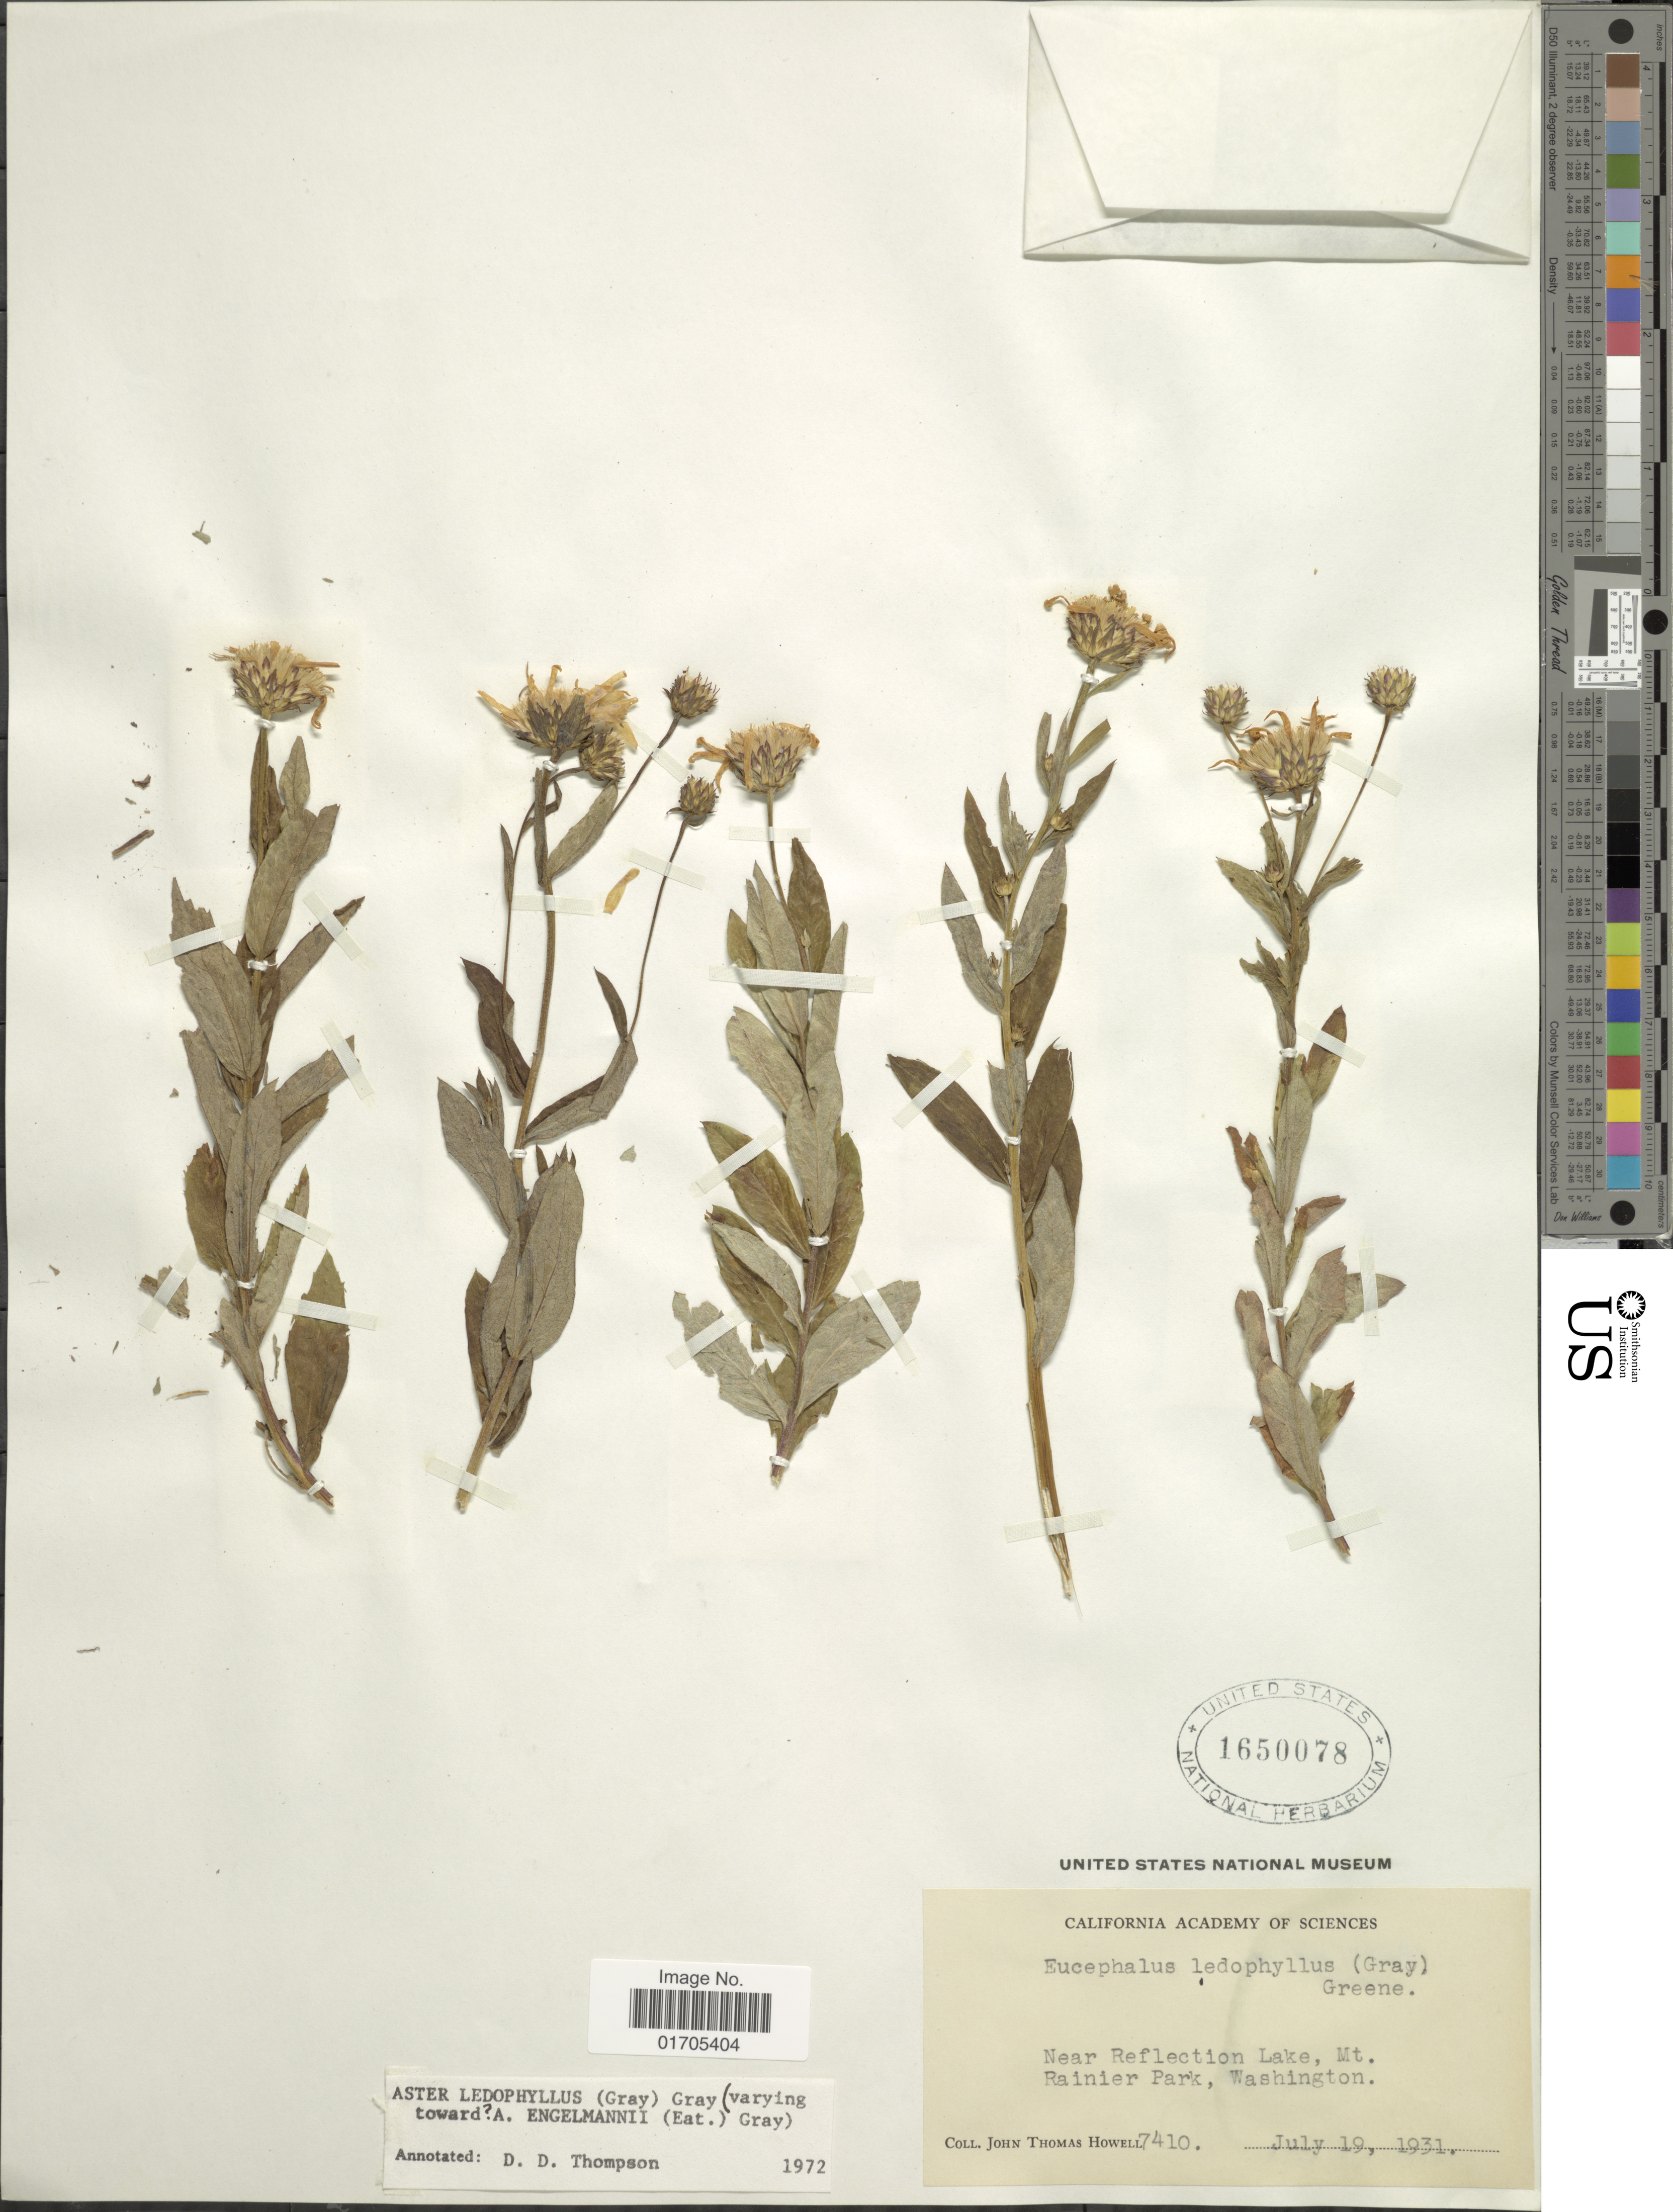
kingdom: Plantae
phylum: Tracheophyta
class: Magnoliopsida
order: Asterales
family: Asteraceae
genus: Eucephalus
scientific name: Eucephalus ledophyllus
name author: (A. Gray) Greene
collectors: J. T. Howell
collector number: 7410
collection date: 1931-07-19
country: United States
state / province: Washington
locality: Near Reflection Lake, Mt. Rainier Park, Washington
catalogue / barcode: US 1650078